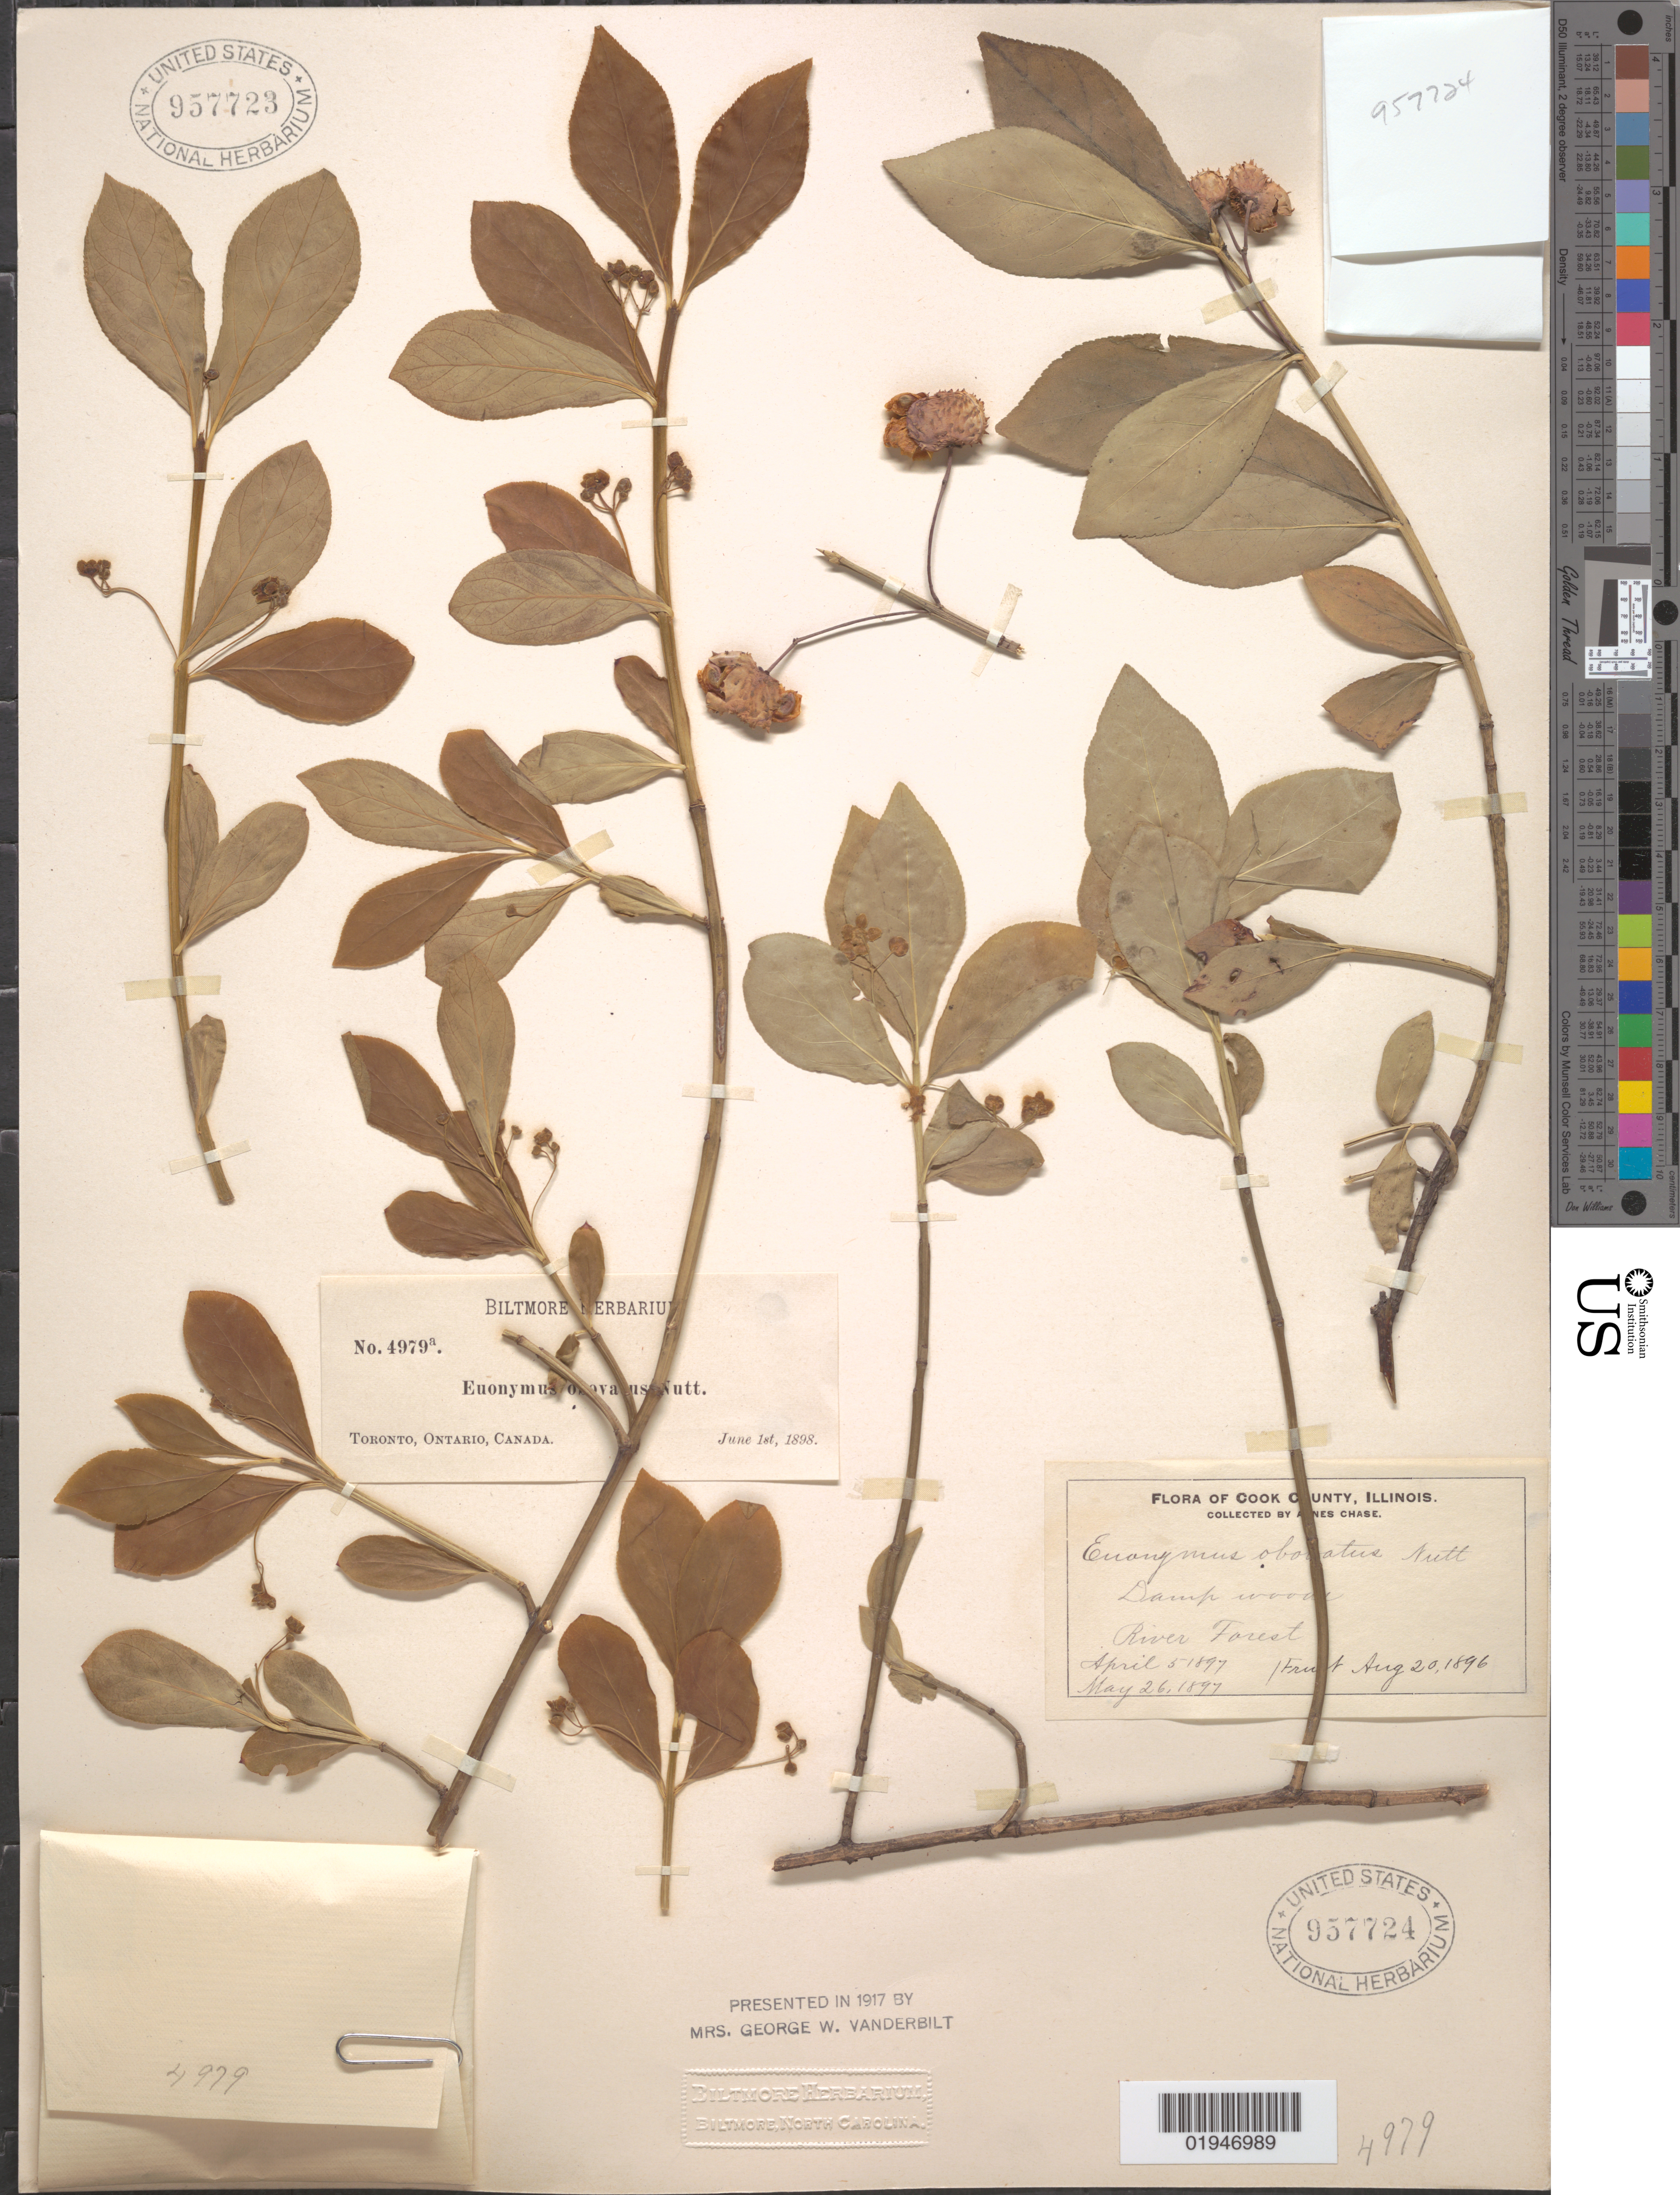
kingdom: Plantae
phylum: Tracheophyta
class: Magnoliopsida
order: Celastrales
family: Celastraceae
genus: Euonymus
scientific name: Euonymus obovatus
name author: Nutt.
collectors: A. Chase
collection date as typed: Fruit 20 aug 1896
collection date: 1897-04-05,1897-05-26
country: United States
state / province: Illinois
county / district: Cook County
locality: River Forest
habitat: Damp woods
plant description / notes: Mounted on same sheet as US 957723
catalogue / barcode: US 957724